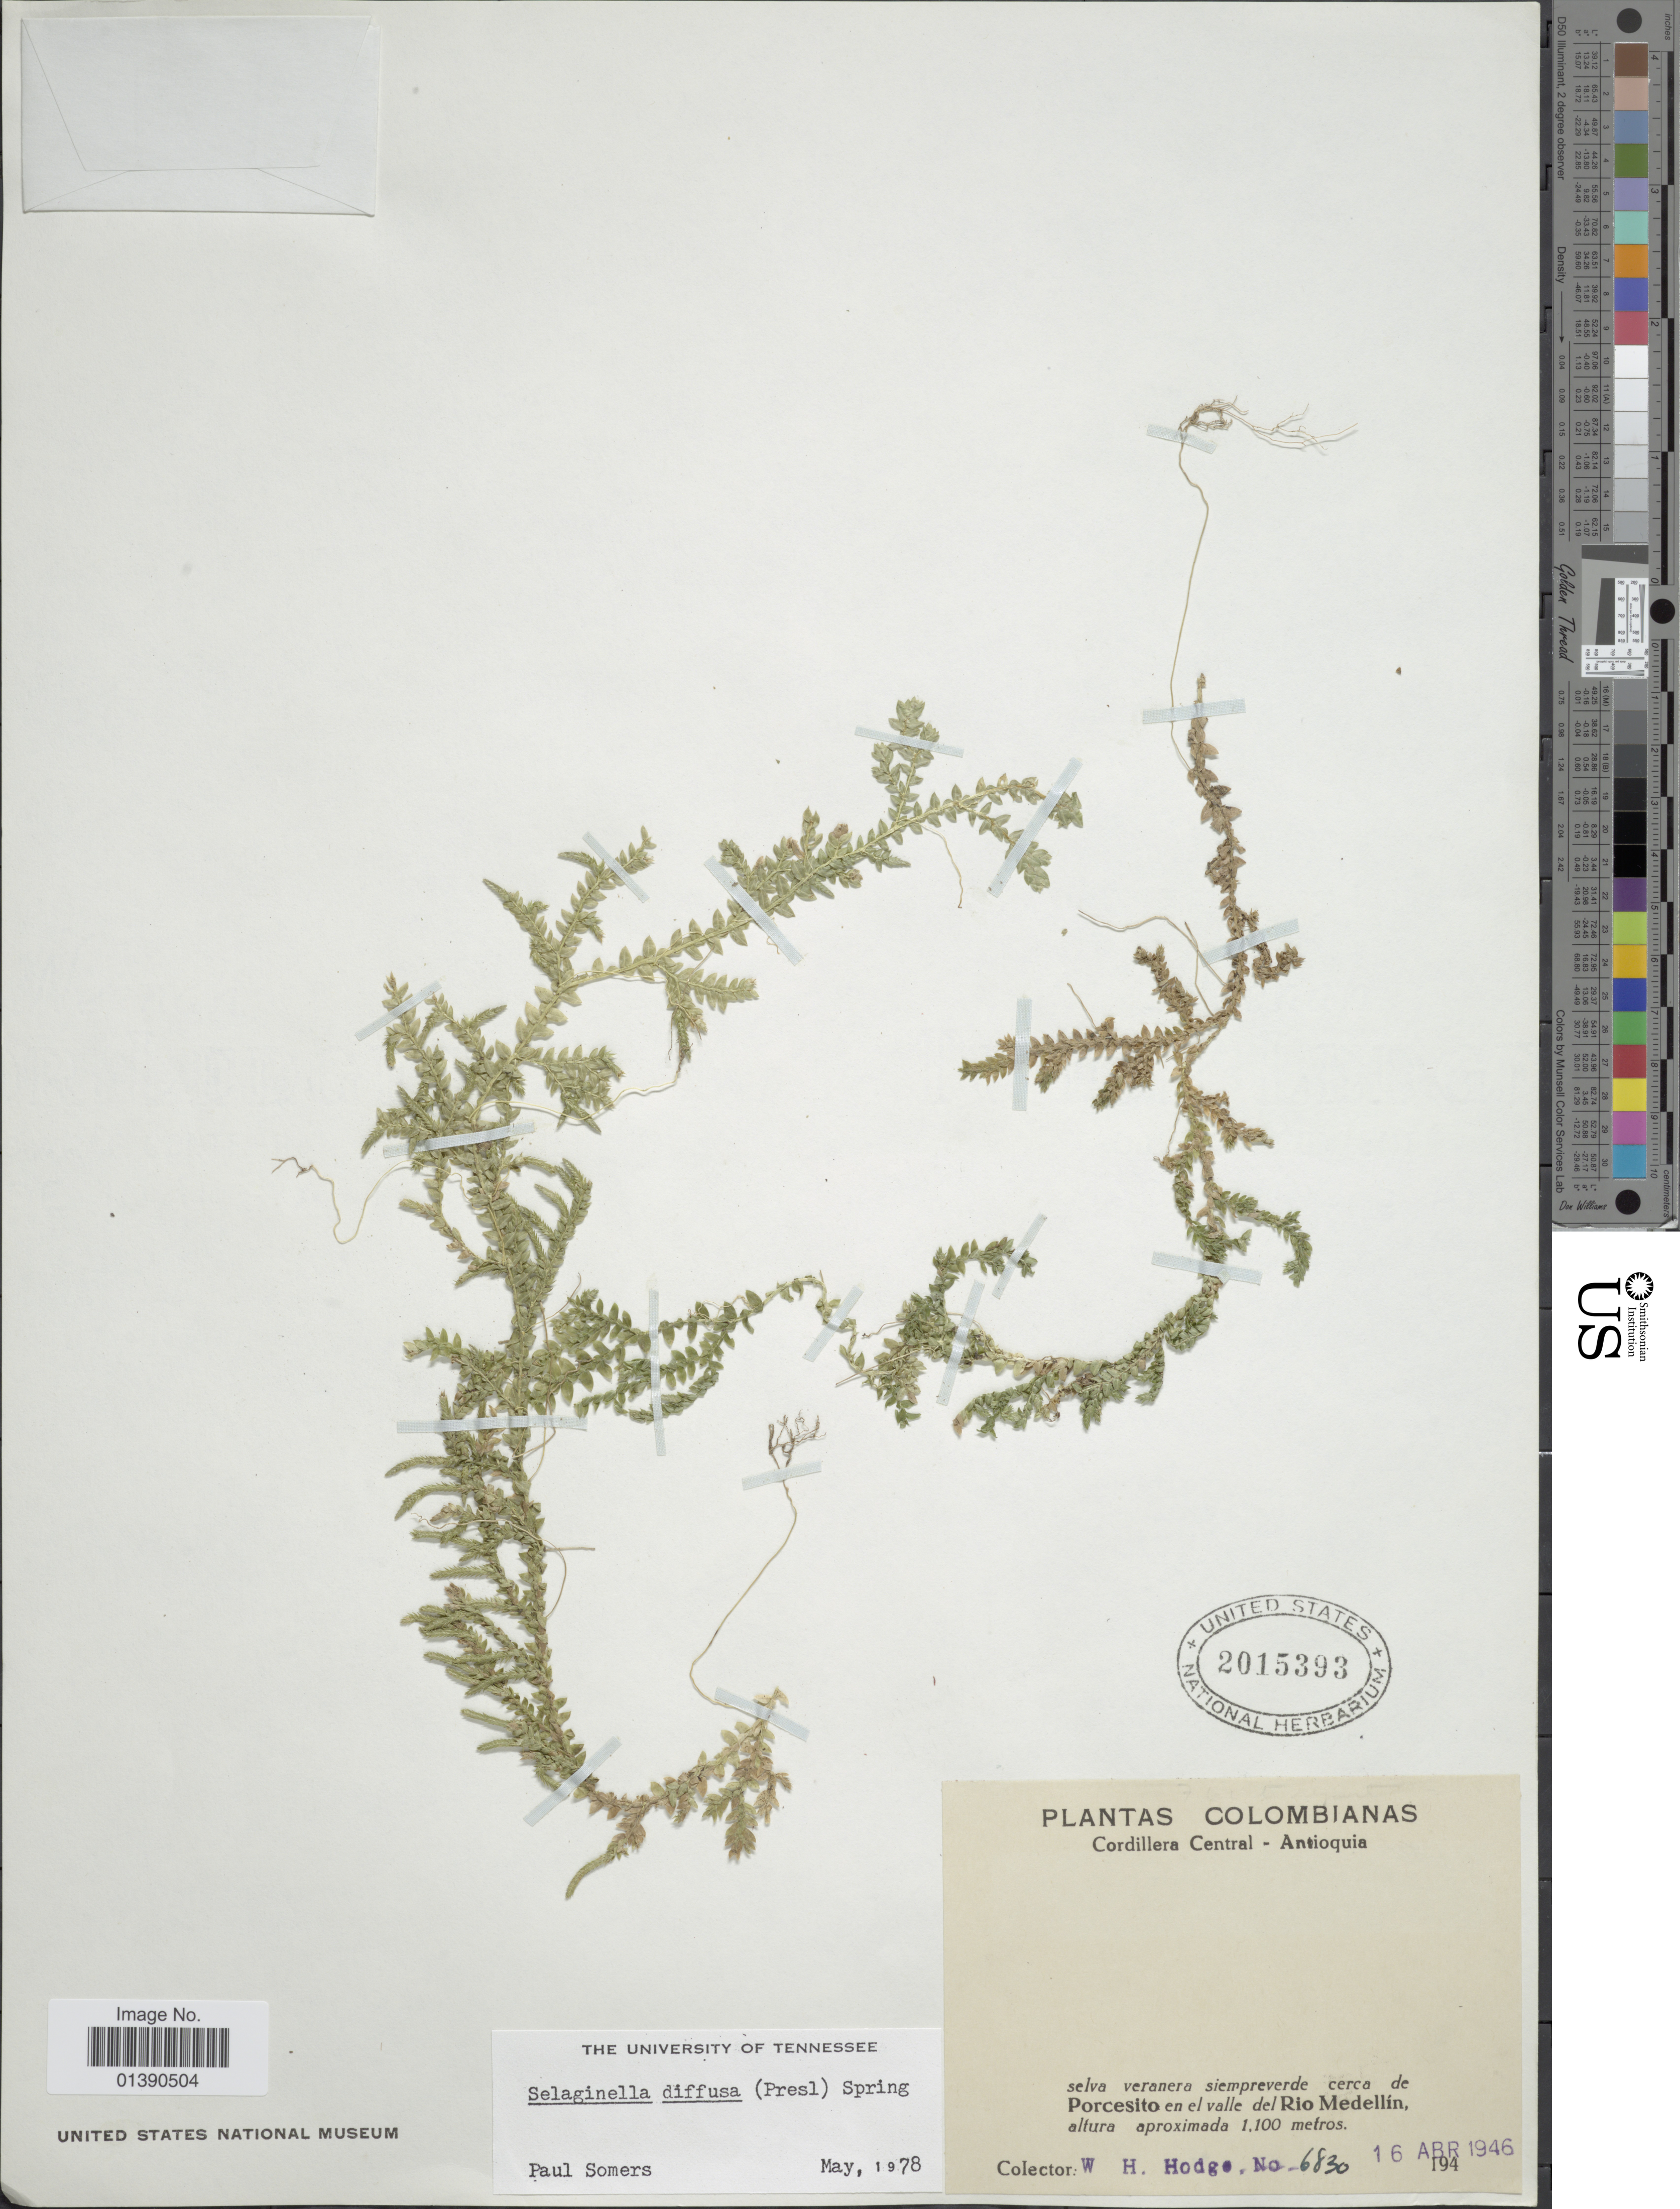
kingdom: Plantae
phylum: Tracheophyta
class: Lycopodiopsida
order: Selaginellales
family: Selaginellaceae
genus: Selaginella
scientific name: Selaginella diffusa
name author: (C. Presl) Spring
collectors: W. Hodge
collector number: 6830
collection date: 1946-04-16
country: Colombia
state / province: Antioquia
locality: Cordillera Central, selva veranera siempreverde cerca de Porcesito en el valle del Rio Medellín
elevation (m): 1100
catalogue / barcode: US 2015393